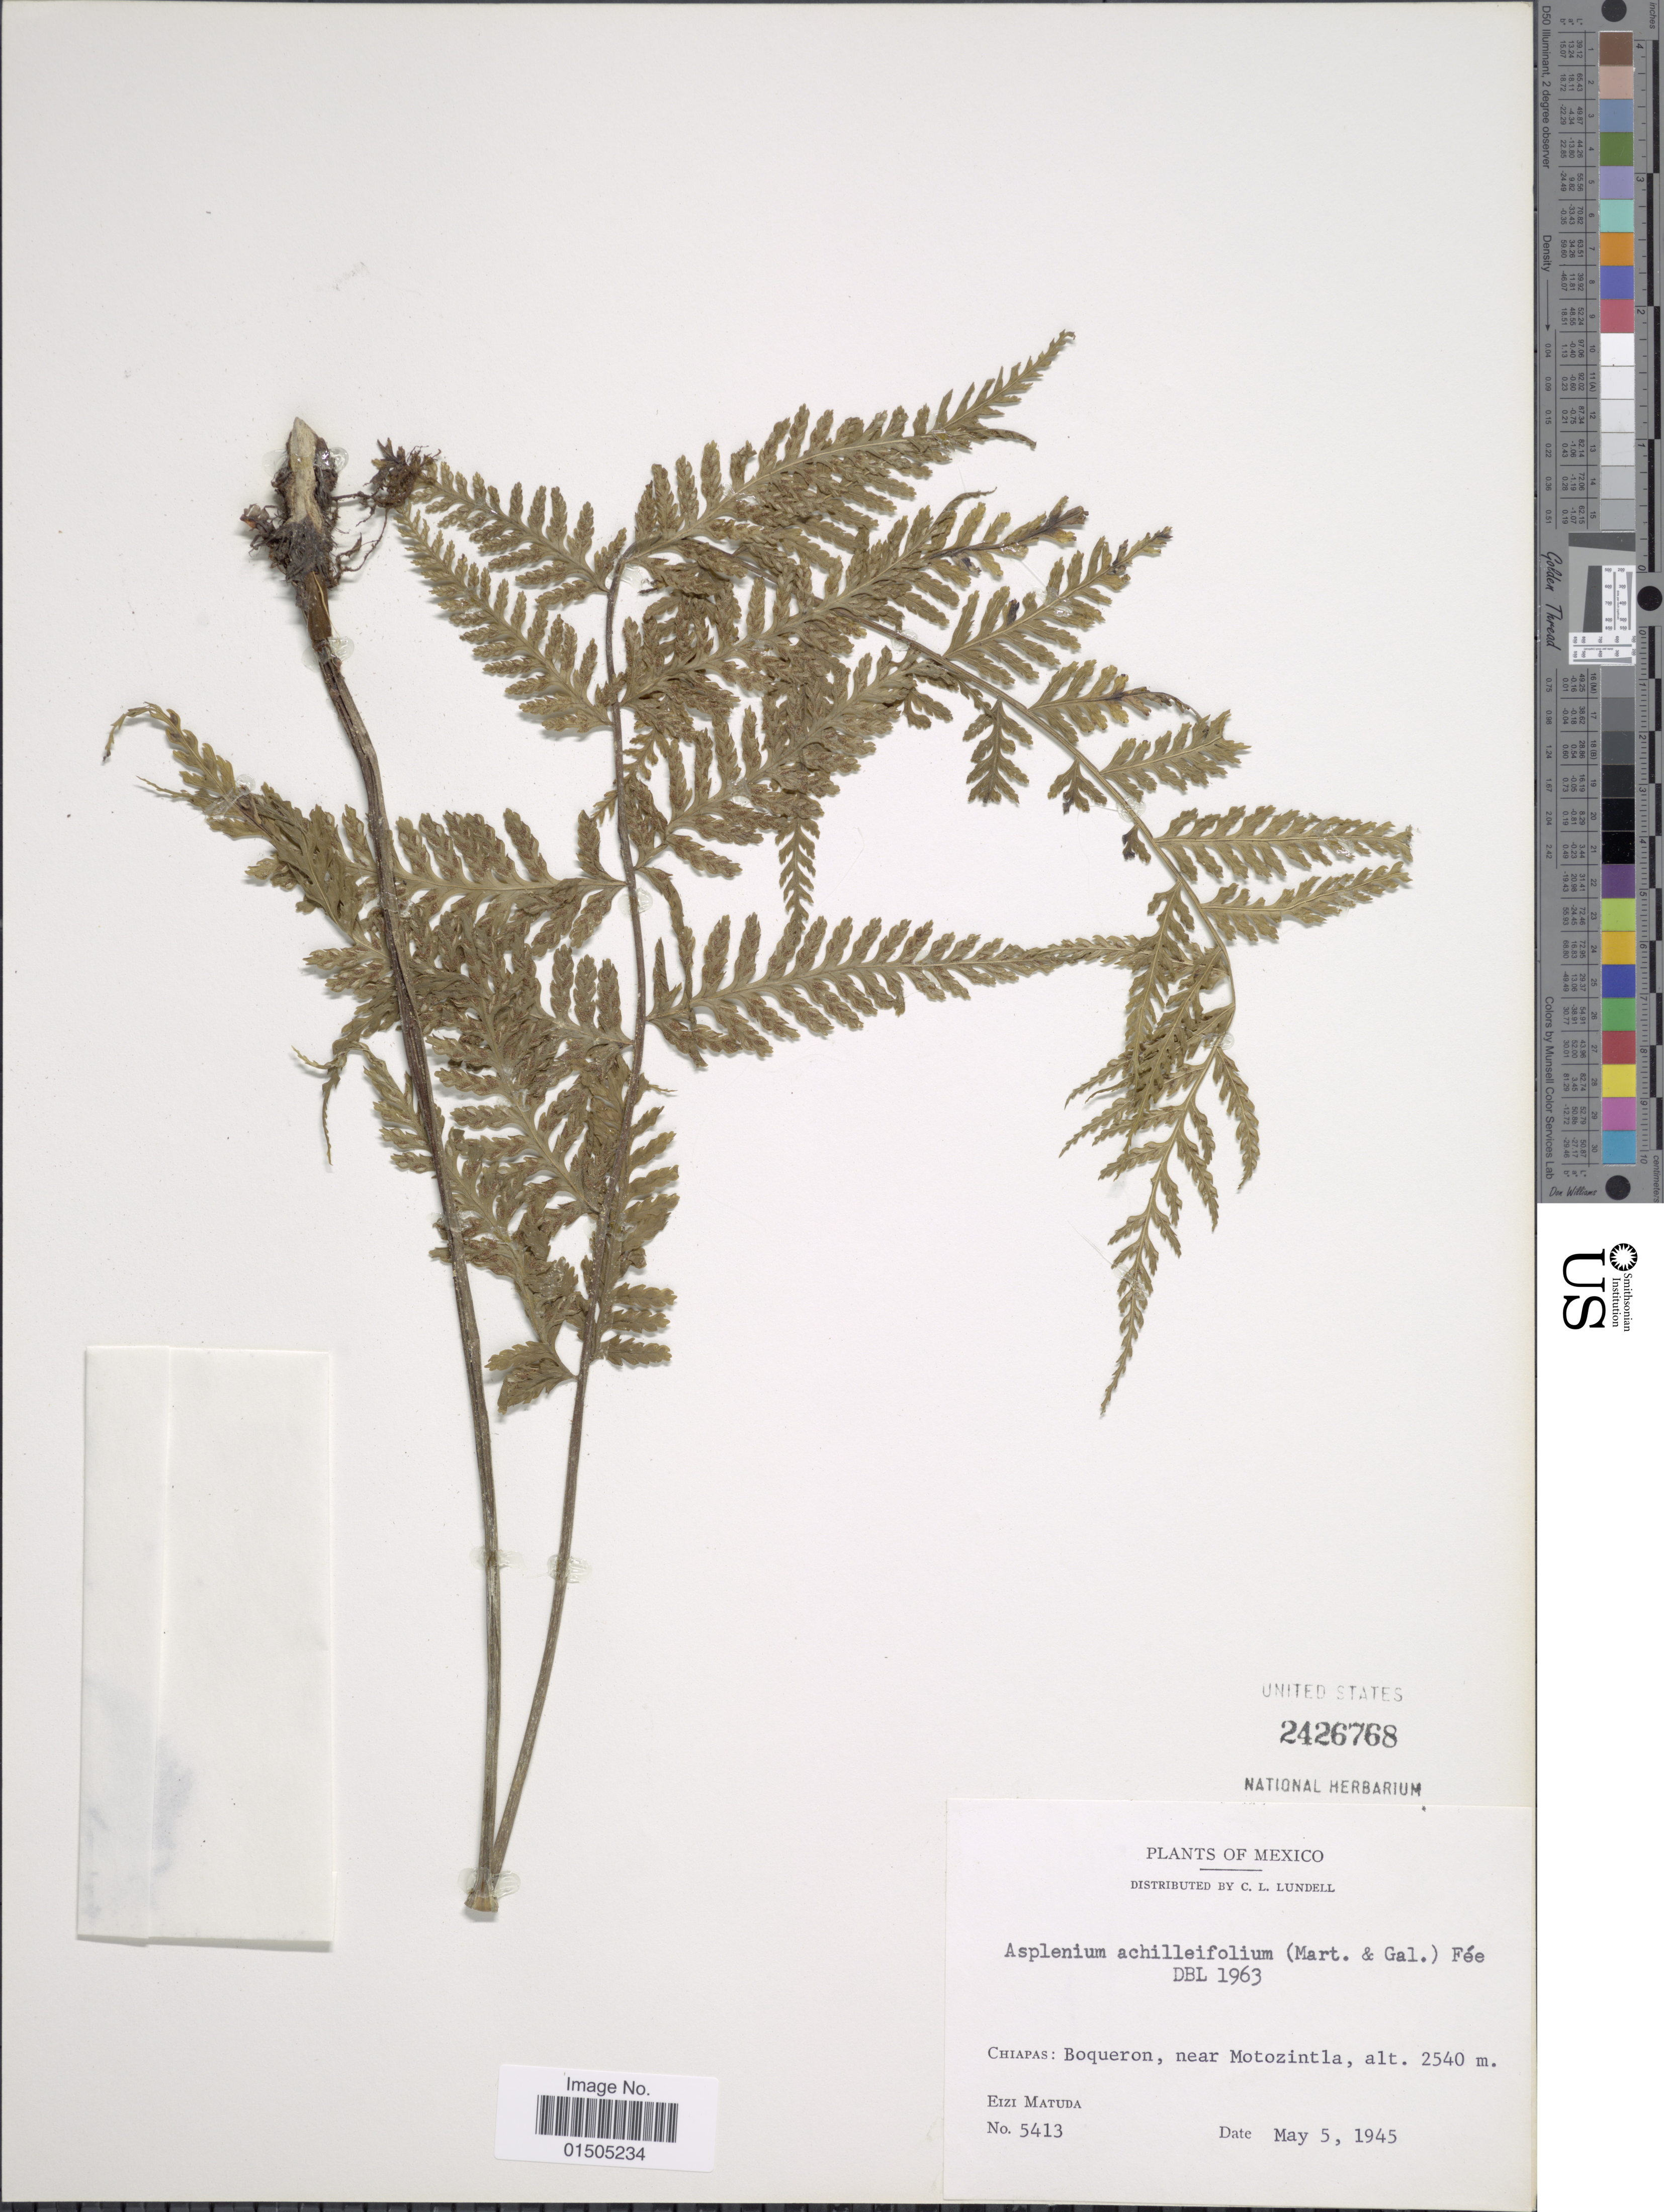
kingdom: Plantae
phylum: Tracheophyta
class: Polypodiopsida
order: Polypodiales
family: Aspleniaceae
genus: Asplenium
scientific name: Asplenium achilleifolium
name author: (M. Martens & Galeotti) Liebm.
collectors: E. Matuda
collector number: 5413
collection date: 1945-05-05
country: Mexico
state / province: Chiapas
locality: Boqueron, near Motozintla.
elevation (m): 2540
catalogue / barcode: US 2426768